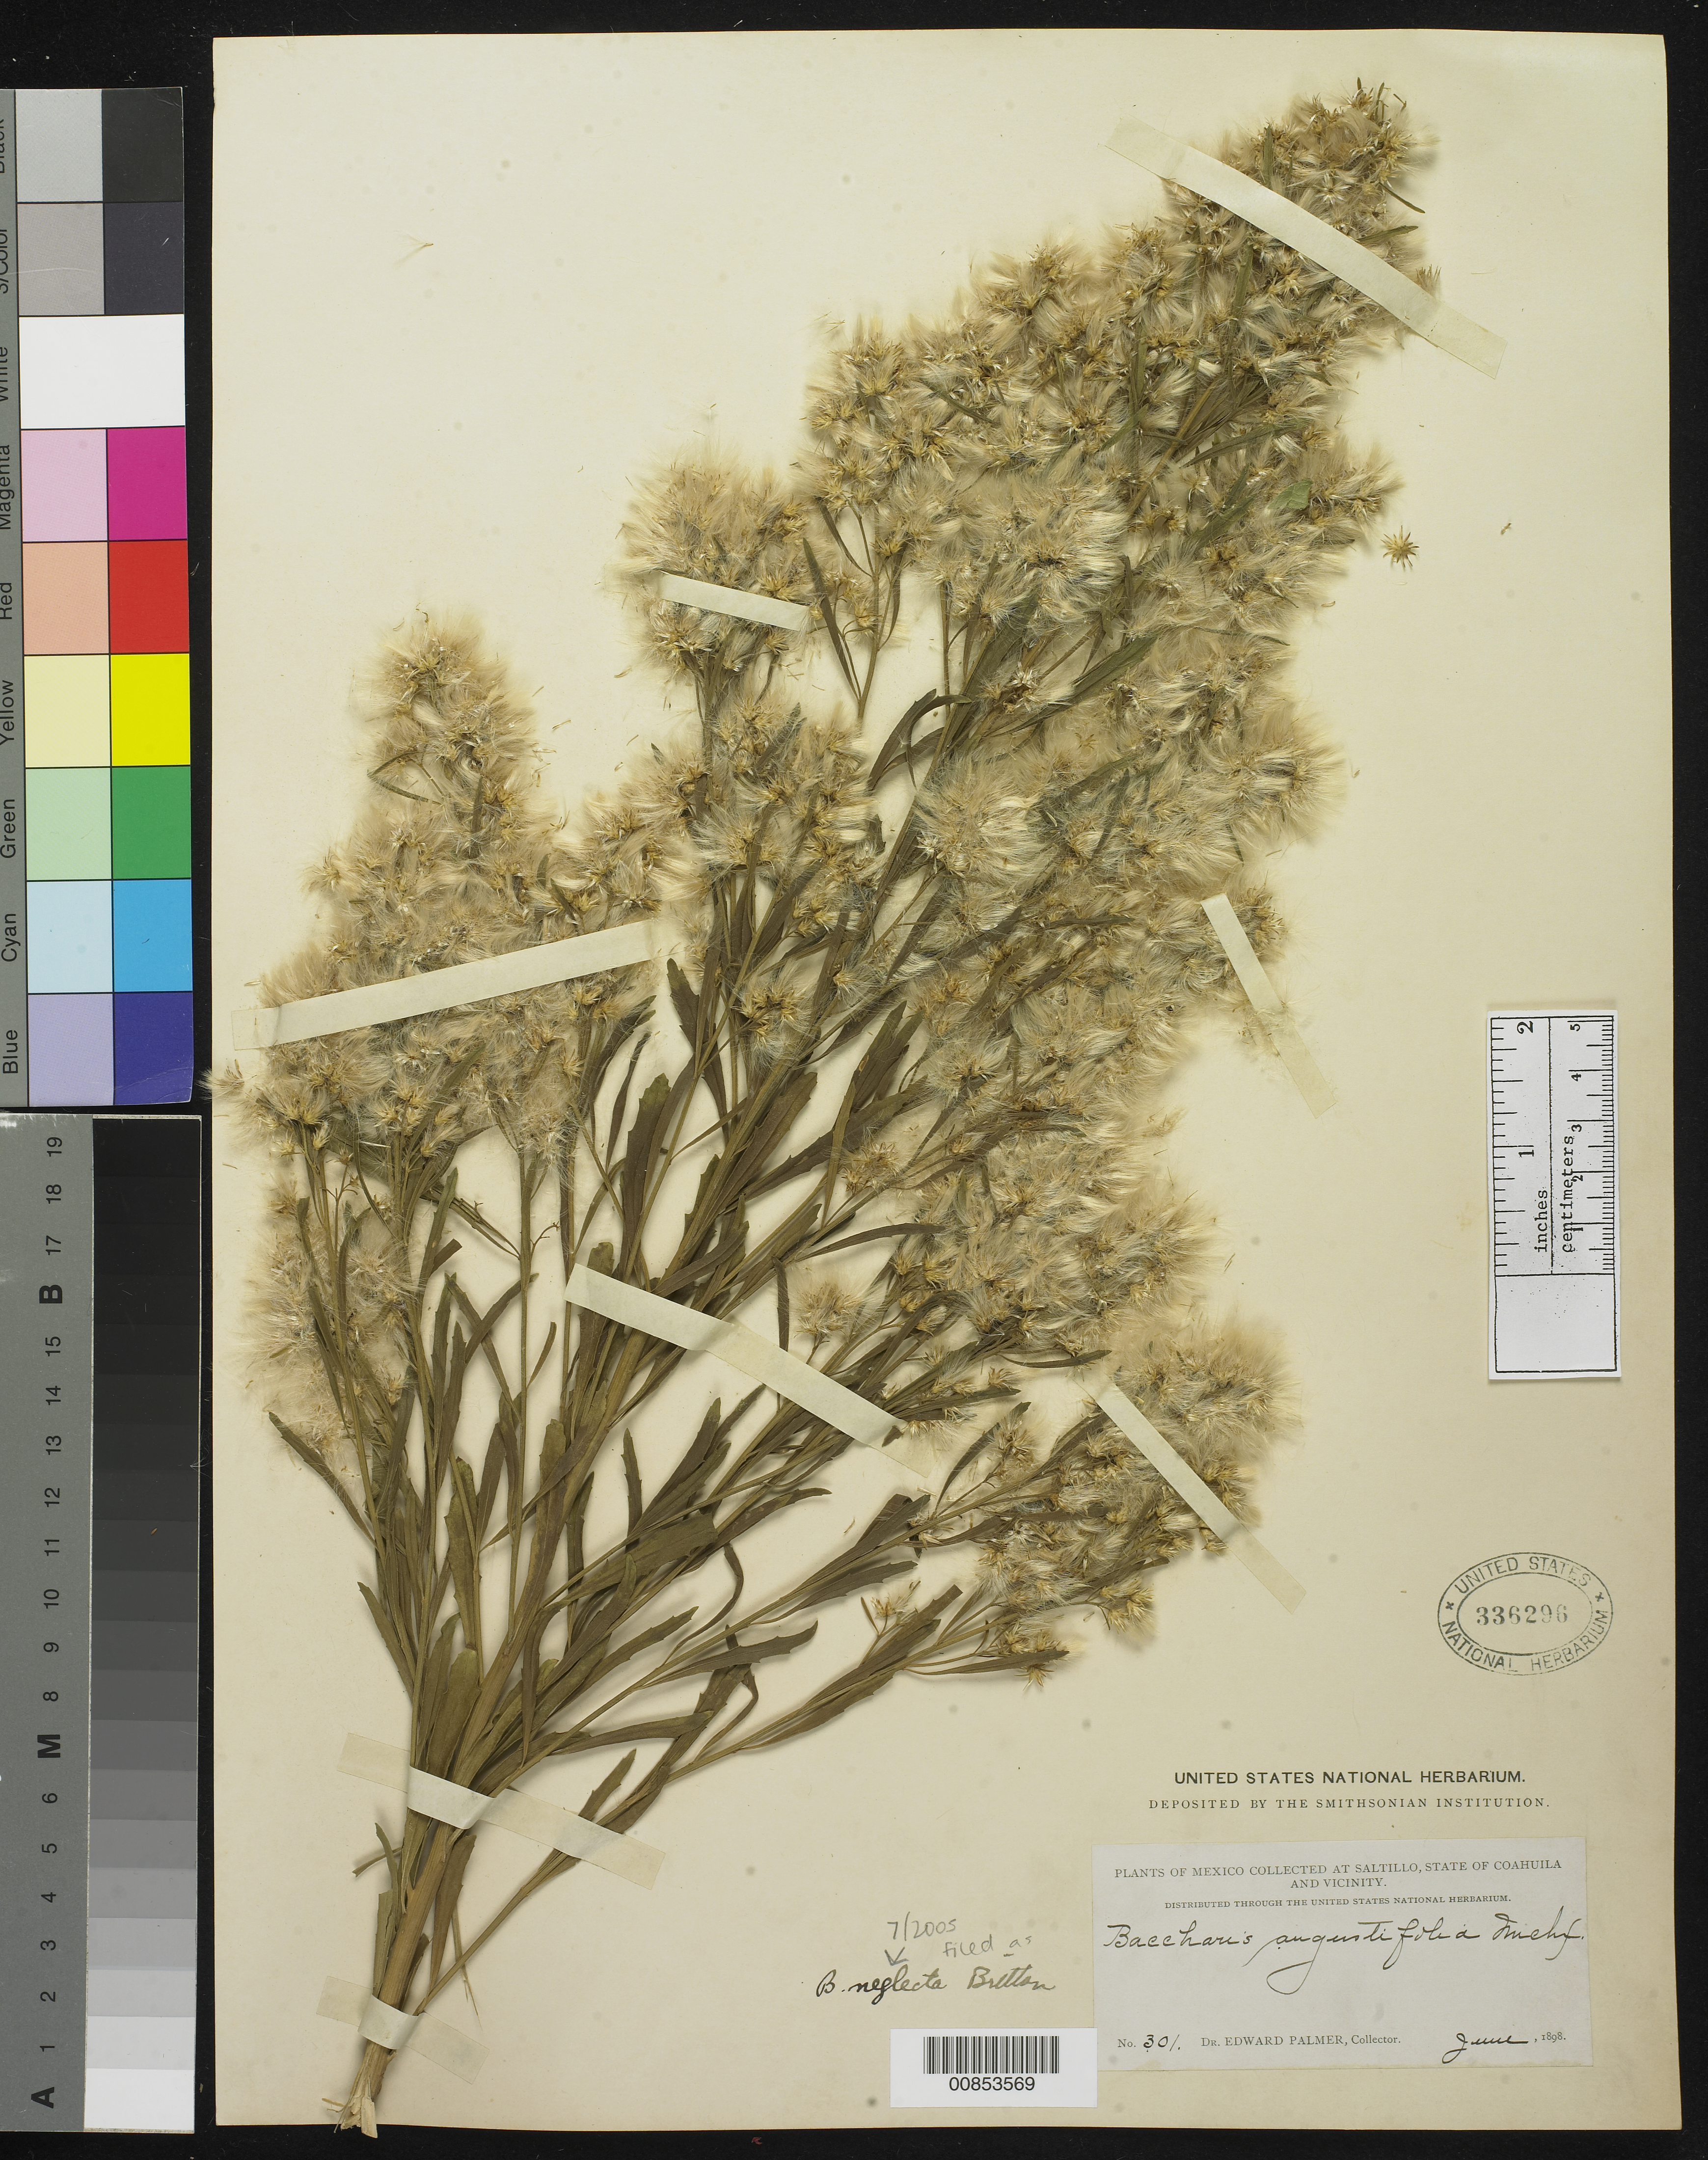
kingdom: Plantae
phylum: Tracheophyta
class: Magnoliopsida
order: Asterales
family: Asteraceae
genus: Baccharis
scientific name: Baccharis neglecta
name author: Britton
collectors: E. Palmer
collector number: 301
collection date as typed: Jun 1898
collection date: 1898-06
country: Mexico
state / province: Coahuila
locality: Saltillo, Coahuila and vicinity.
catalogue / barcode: US 336296